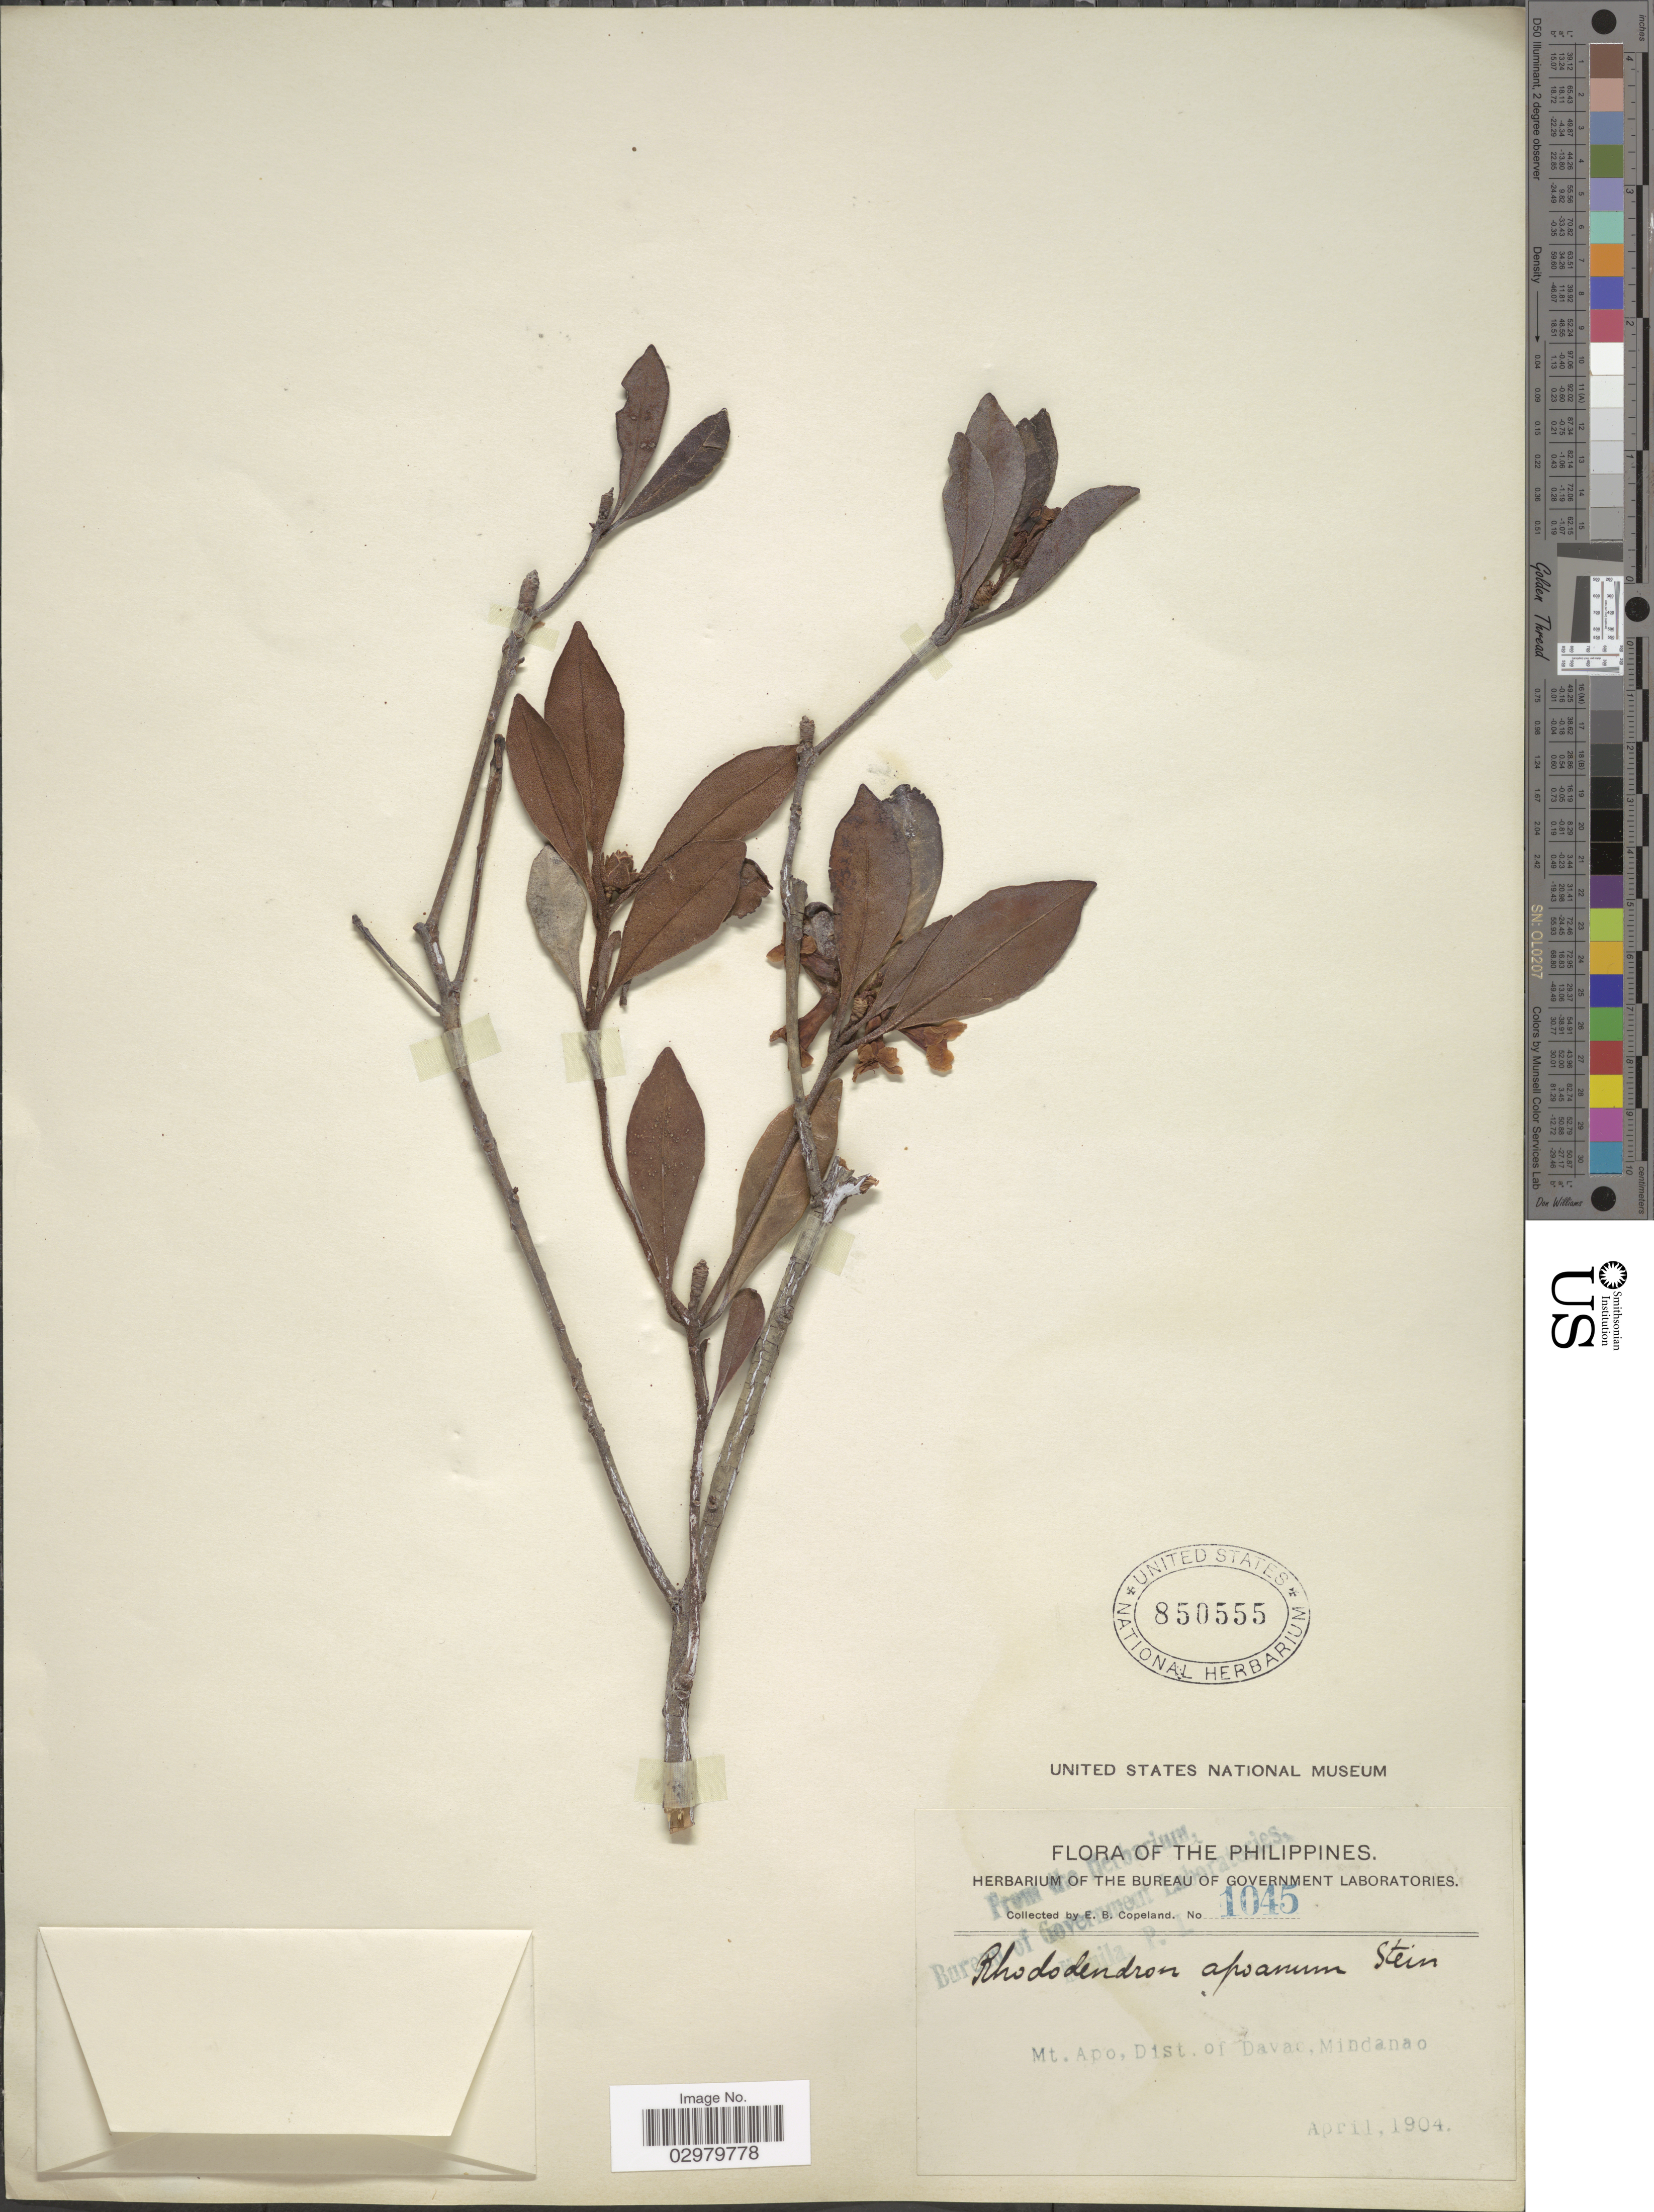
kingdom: Plantae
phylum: Tracheophyta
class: Magnoliopsida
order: Ericales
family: Ericaceae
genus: Rhododendron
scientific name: Rhododendron apoanum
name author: Stein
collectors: E. B. Copeland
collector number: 1045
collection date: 1904-04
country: Philippines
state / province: Davao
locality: Mt. Apo, Dist. of Davao, Mindanao.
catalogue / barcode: US 850555